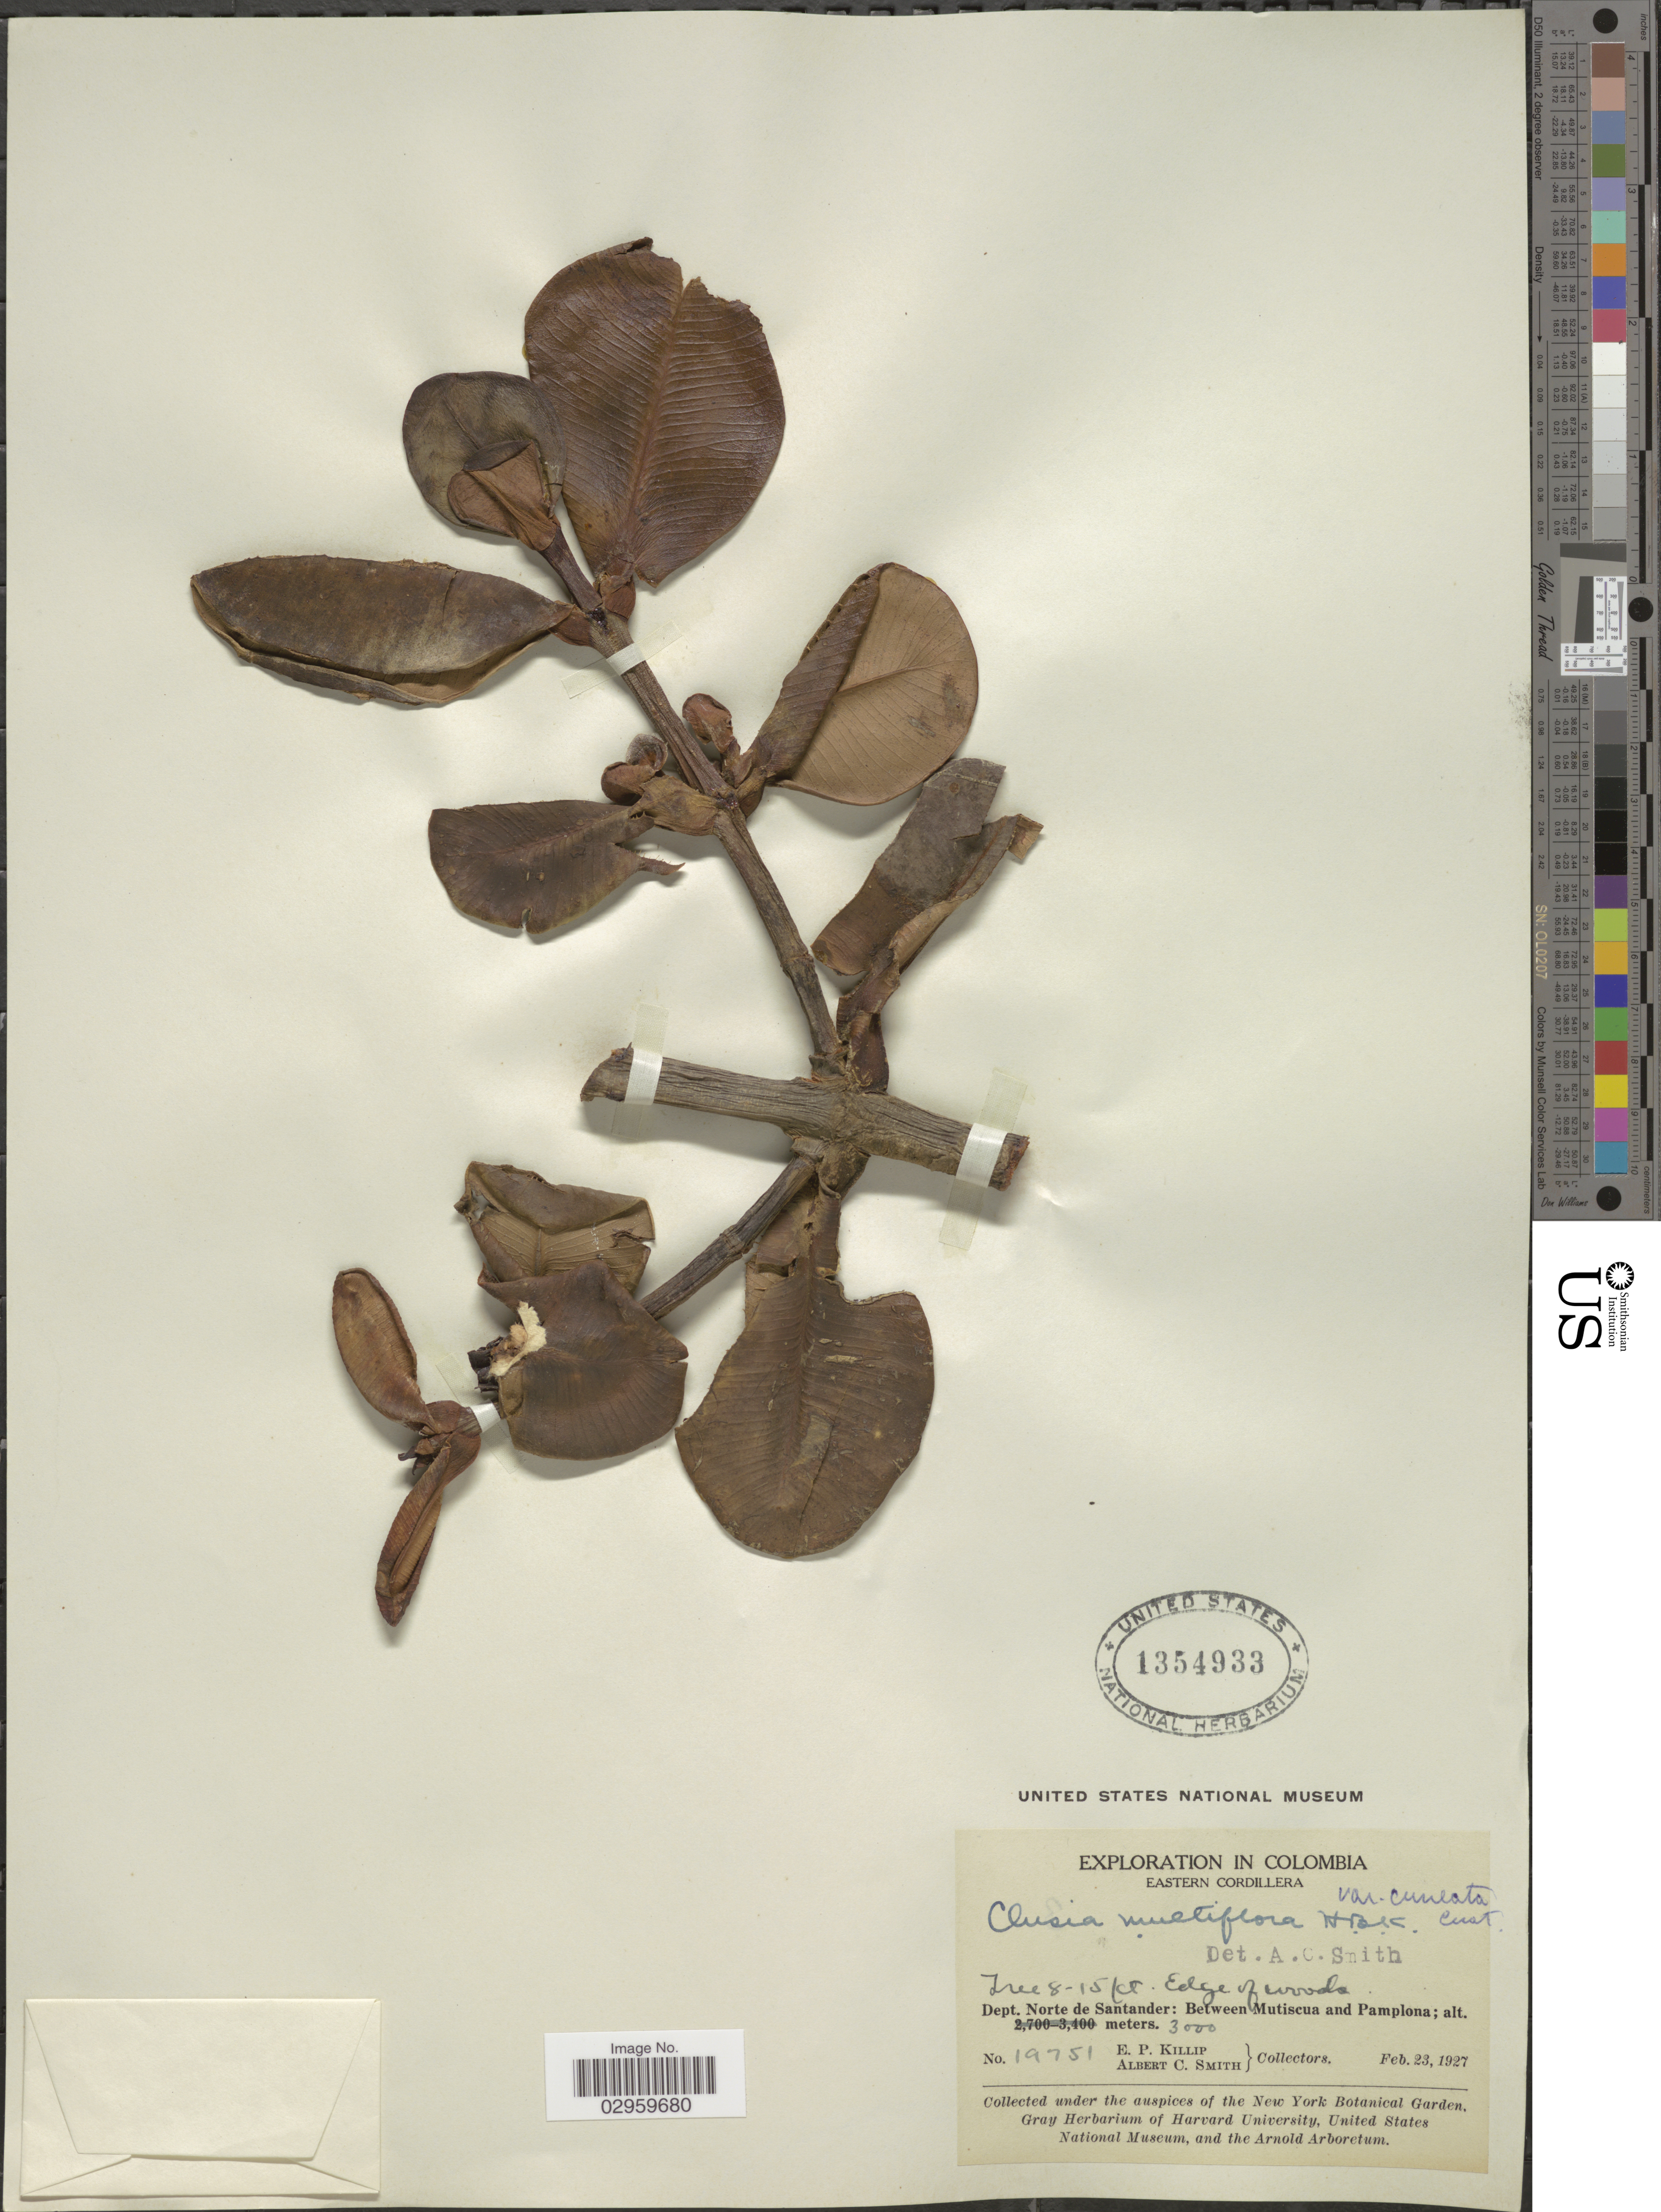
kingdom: Plantae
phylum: Tracheophyta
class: Magnoliopsida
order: Malpighiales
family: Clusiaceae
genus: Clusia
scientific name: Clusia multiflora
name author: Kunth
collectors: E. P. Killip & A. C. Smith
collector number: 19751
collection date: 1927-02-23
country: Colombia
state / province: Norte de Santander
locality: Eastern Cordillera, Dept. Norte de Santander: Between Mutiscua and Pamplona.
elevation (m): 3000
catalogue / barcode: US 1354933